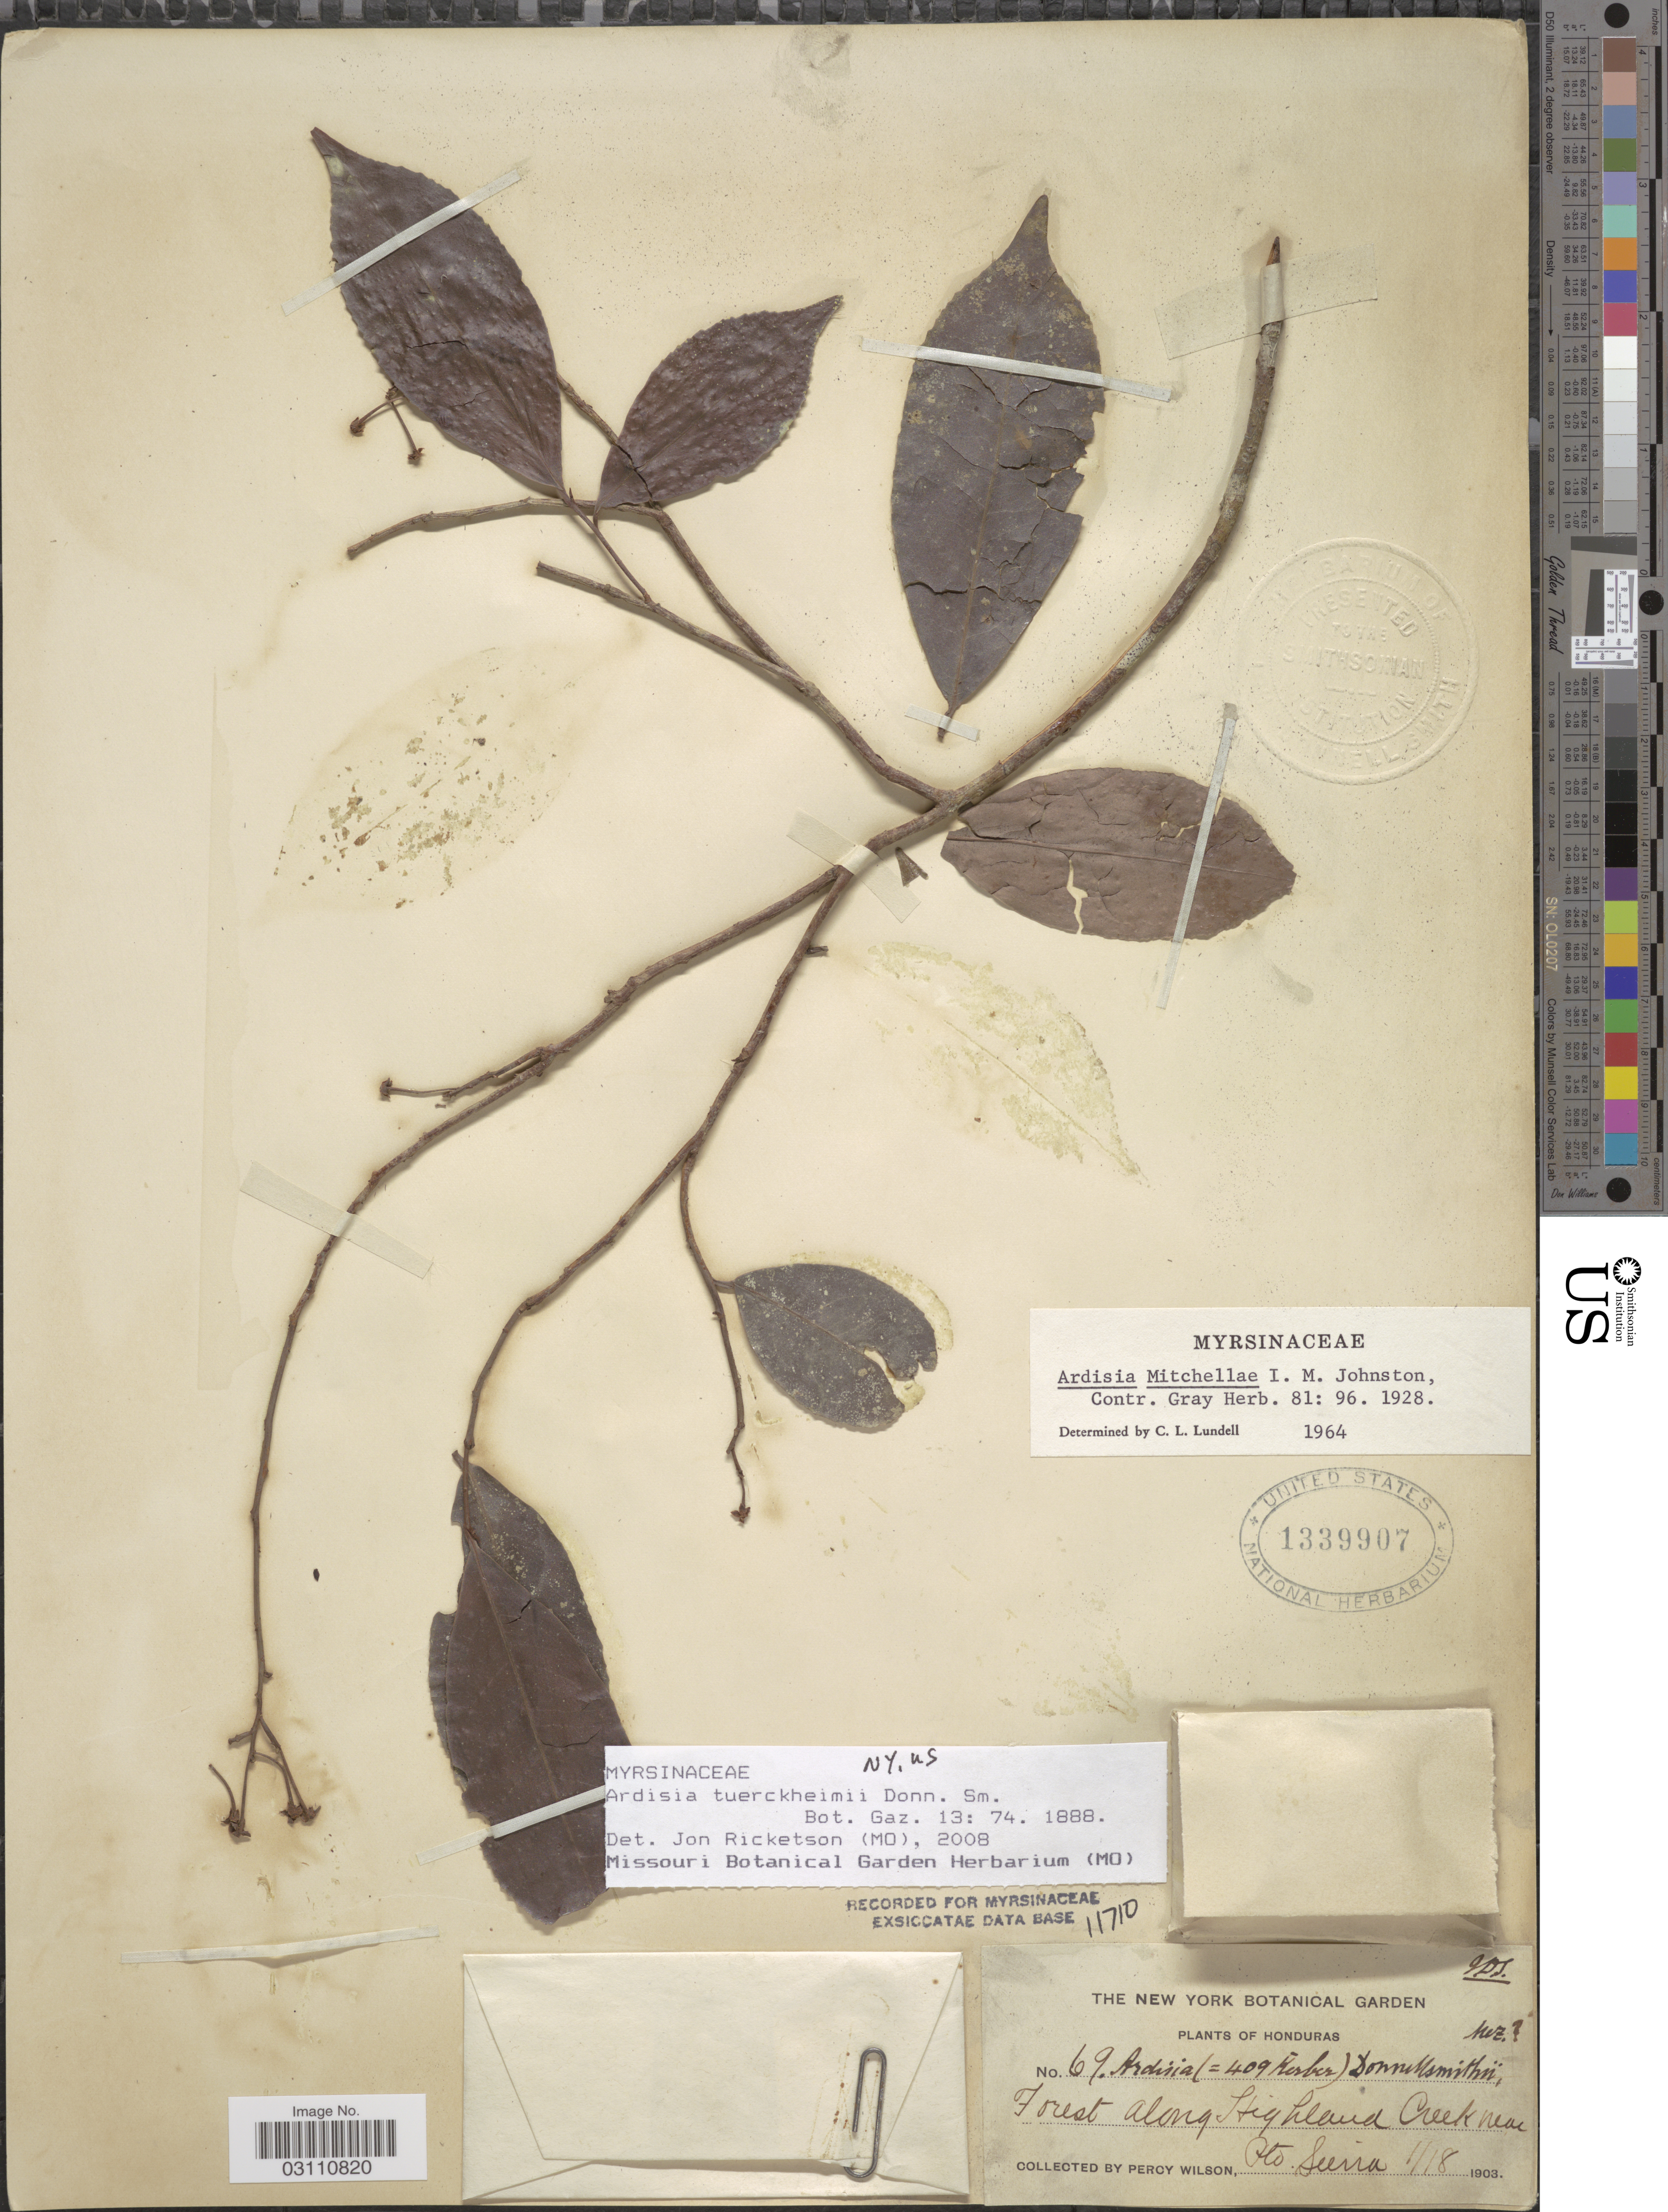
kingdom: Plantae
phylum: Tracheophyta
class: Magnoliopsida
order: Ericales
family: Primulaceae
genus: Ardisia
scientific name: Ardisia tuerckheimii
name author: Donn. Sm.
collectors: P. Wilson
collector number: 69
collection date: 1903-01-18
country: Honduras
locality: Forest along Highland Creek near Pto. Sierra.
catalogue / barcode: US 1339907